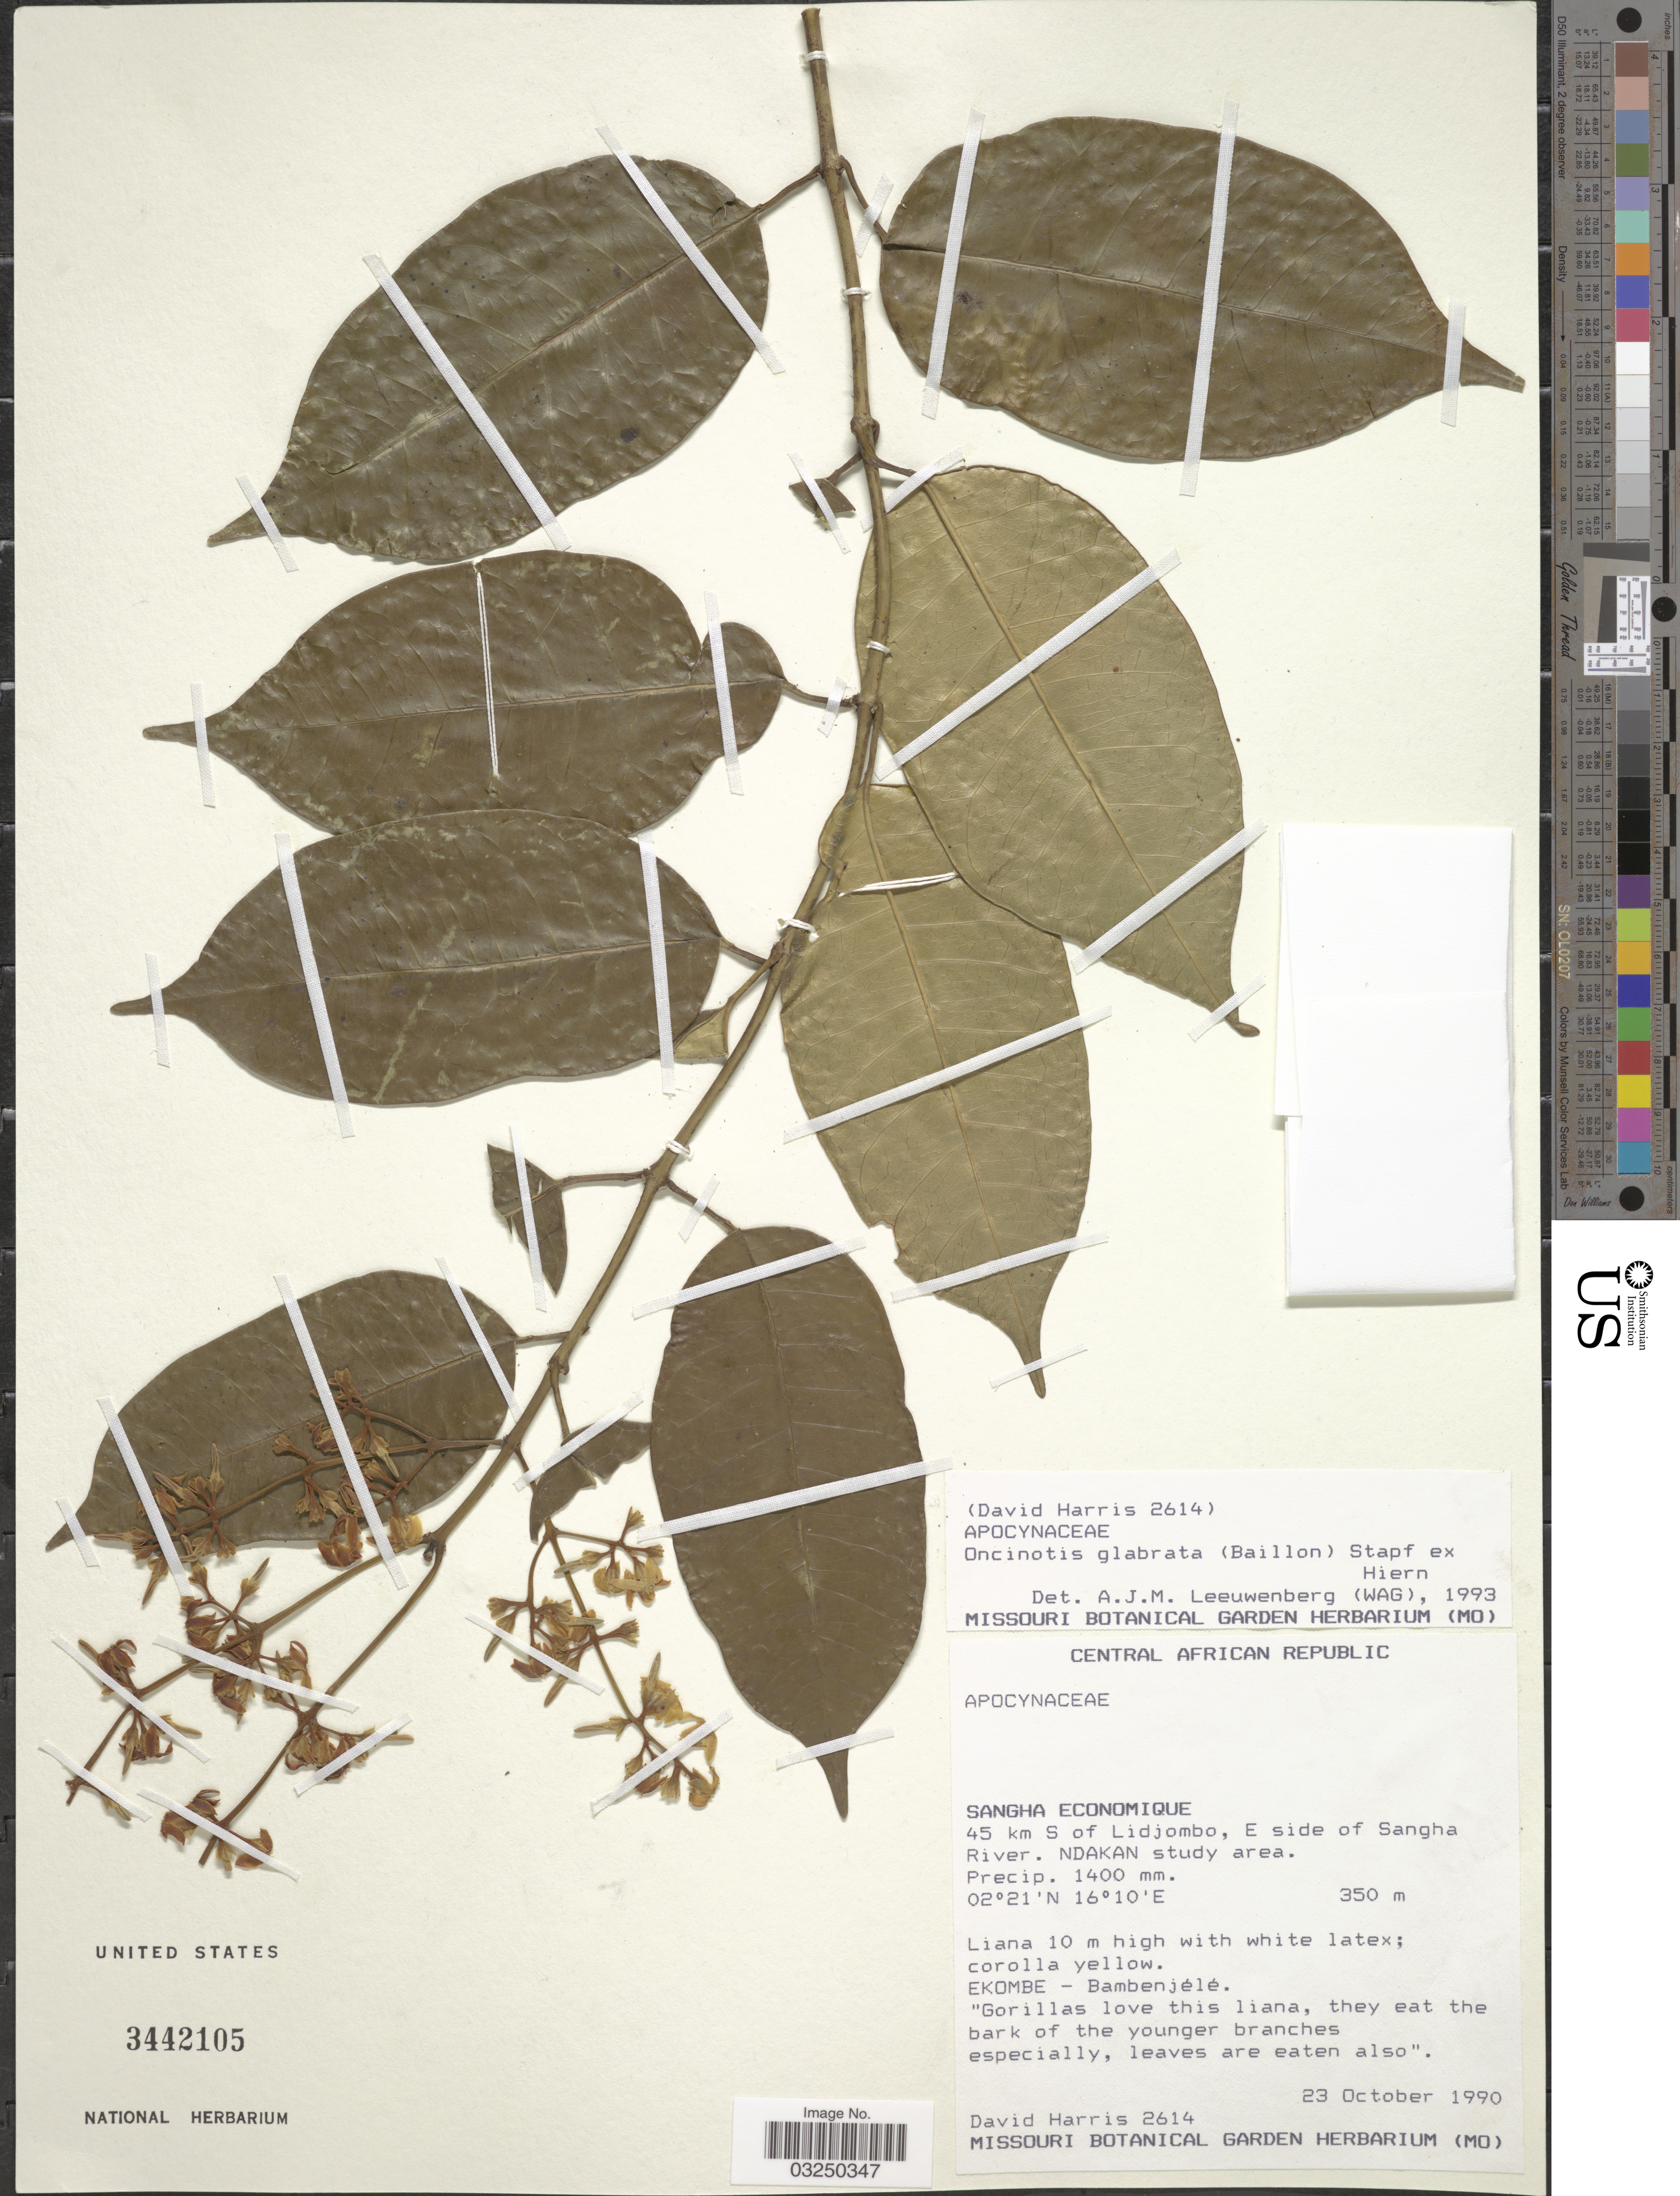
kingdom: Plantae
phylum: Tracheophyta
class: Magnoliopsida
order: Gentianales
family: Apocynaceae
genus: Oncinotis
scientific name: Oncinotis glabrata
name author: (Baill.) Stapf ex Hiern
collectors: D. J. Harris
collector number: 2614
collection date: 1990-10-23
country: Central African Republic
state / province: Sangha-Mbaere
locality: Sangha Economique, 45 km S of Lidjombo, E side of Sangha River. Ndakan study area.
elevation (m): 350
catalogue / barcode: US 3442105